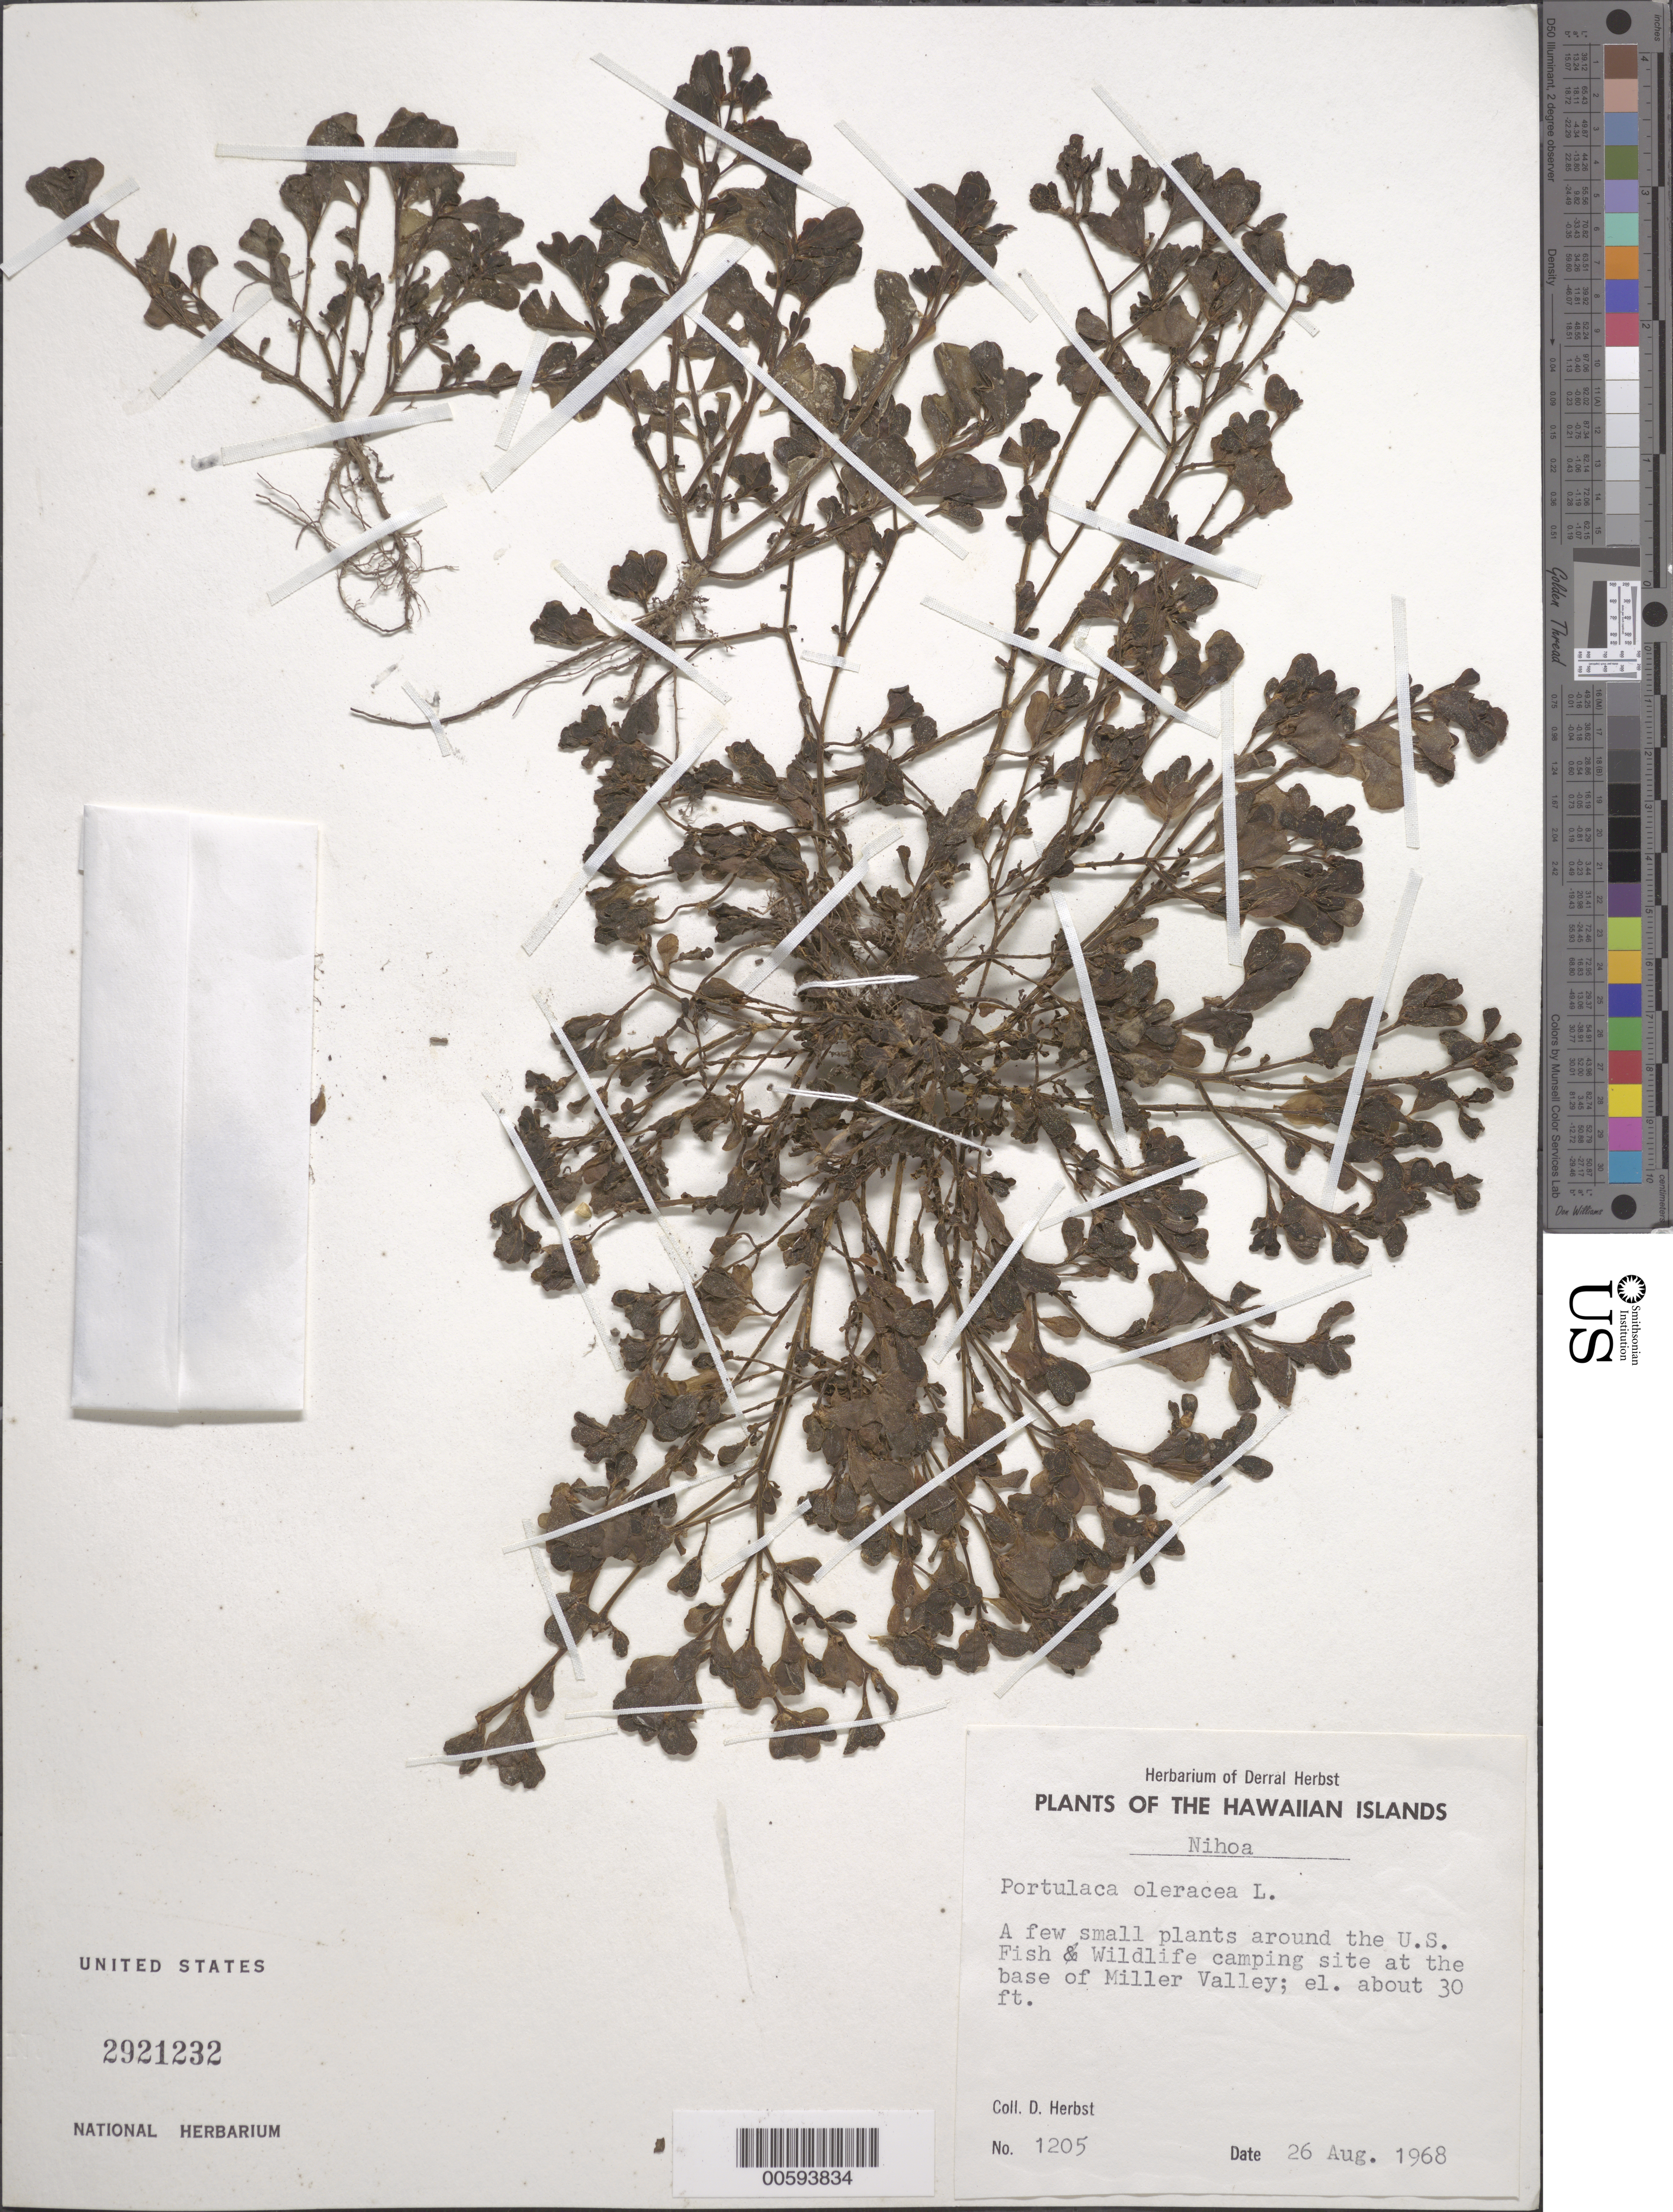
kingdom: Plantae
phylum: Tracheophyta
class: Magnoliopsida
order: Caryophyllales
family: Portulacaceae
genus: Portulaca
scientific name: Portulaca oleracea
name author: L.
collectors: D. Herbst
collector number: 1205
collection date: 1968-08-26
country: United States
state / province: Hawaii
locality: The Hawaiian Islands. Nihoa. Around the U.S. fish & Wildlife camping site at the base of Miller Valley.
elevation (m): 9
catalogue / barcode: US 2921232